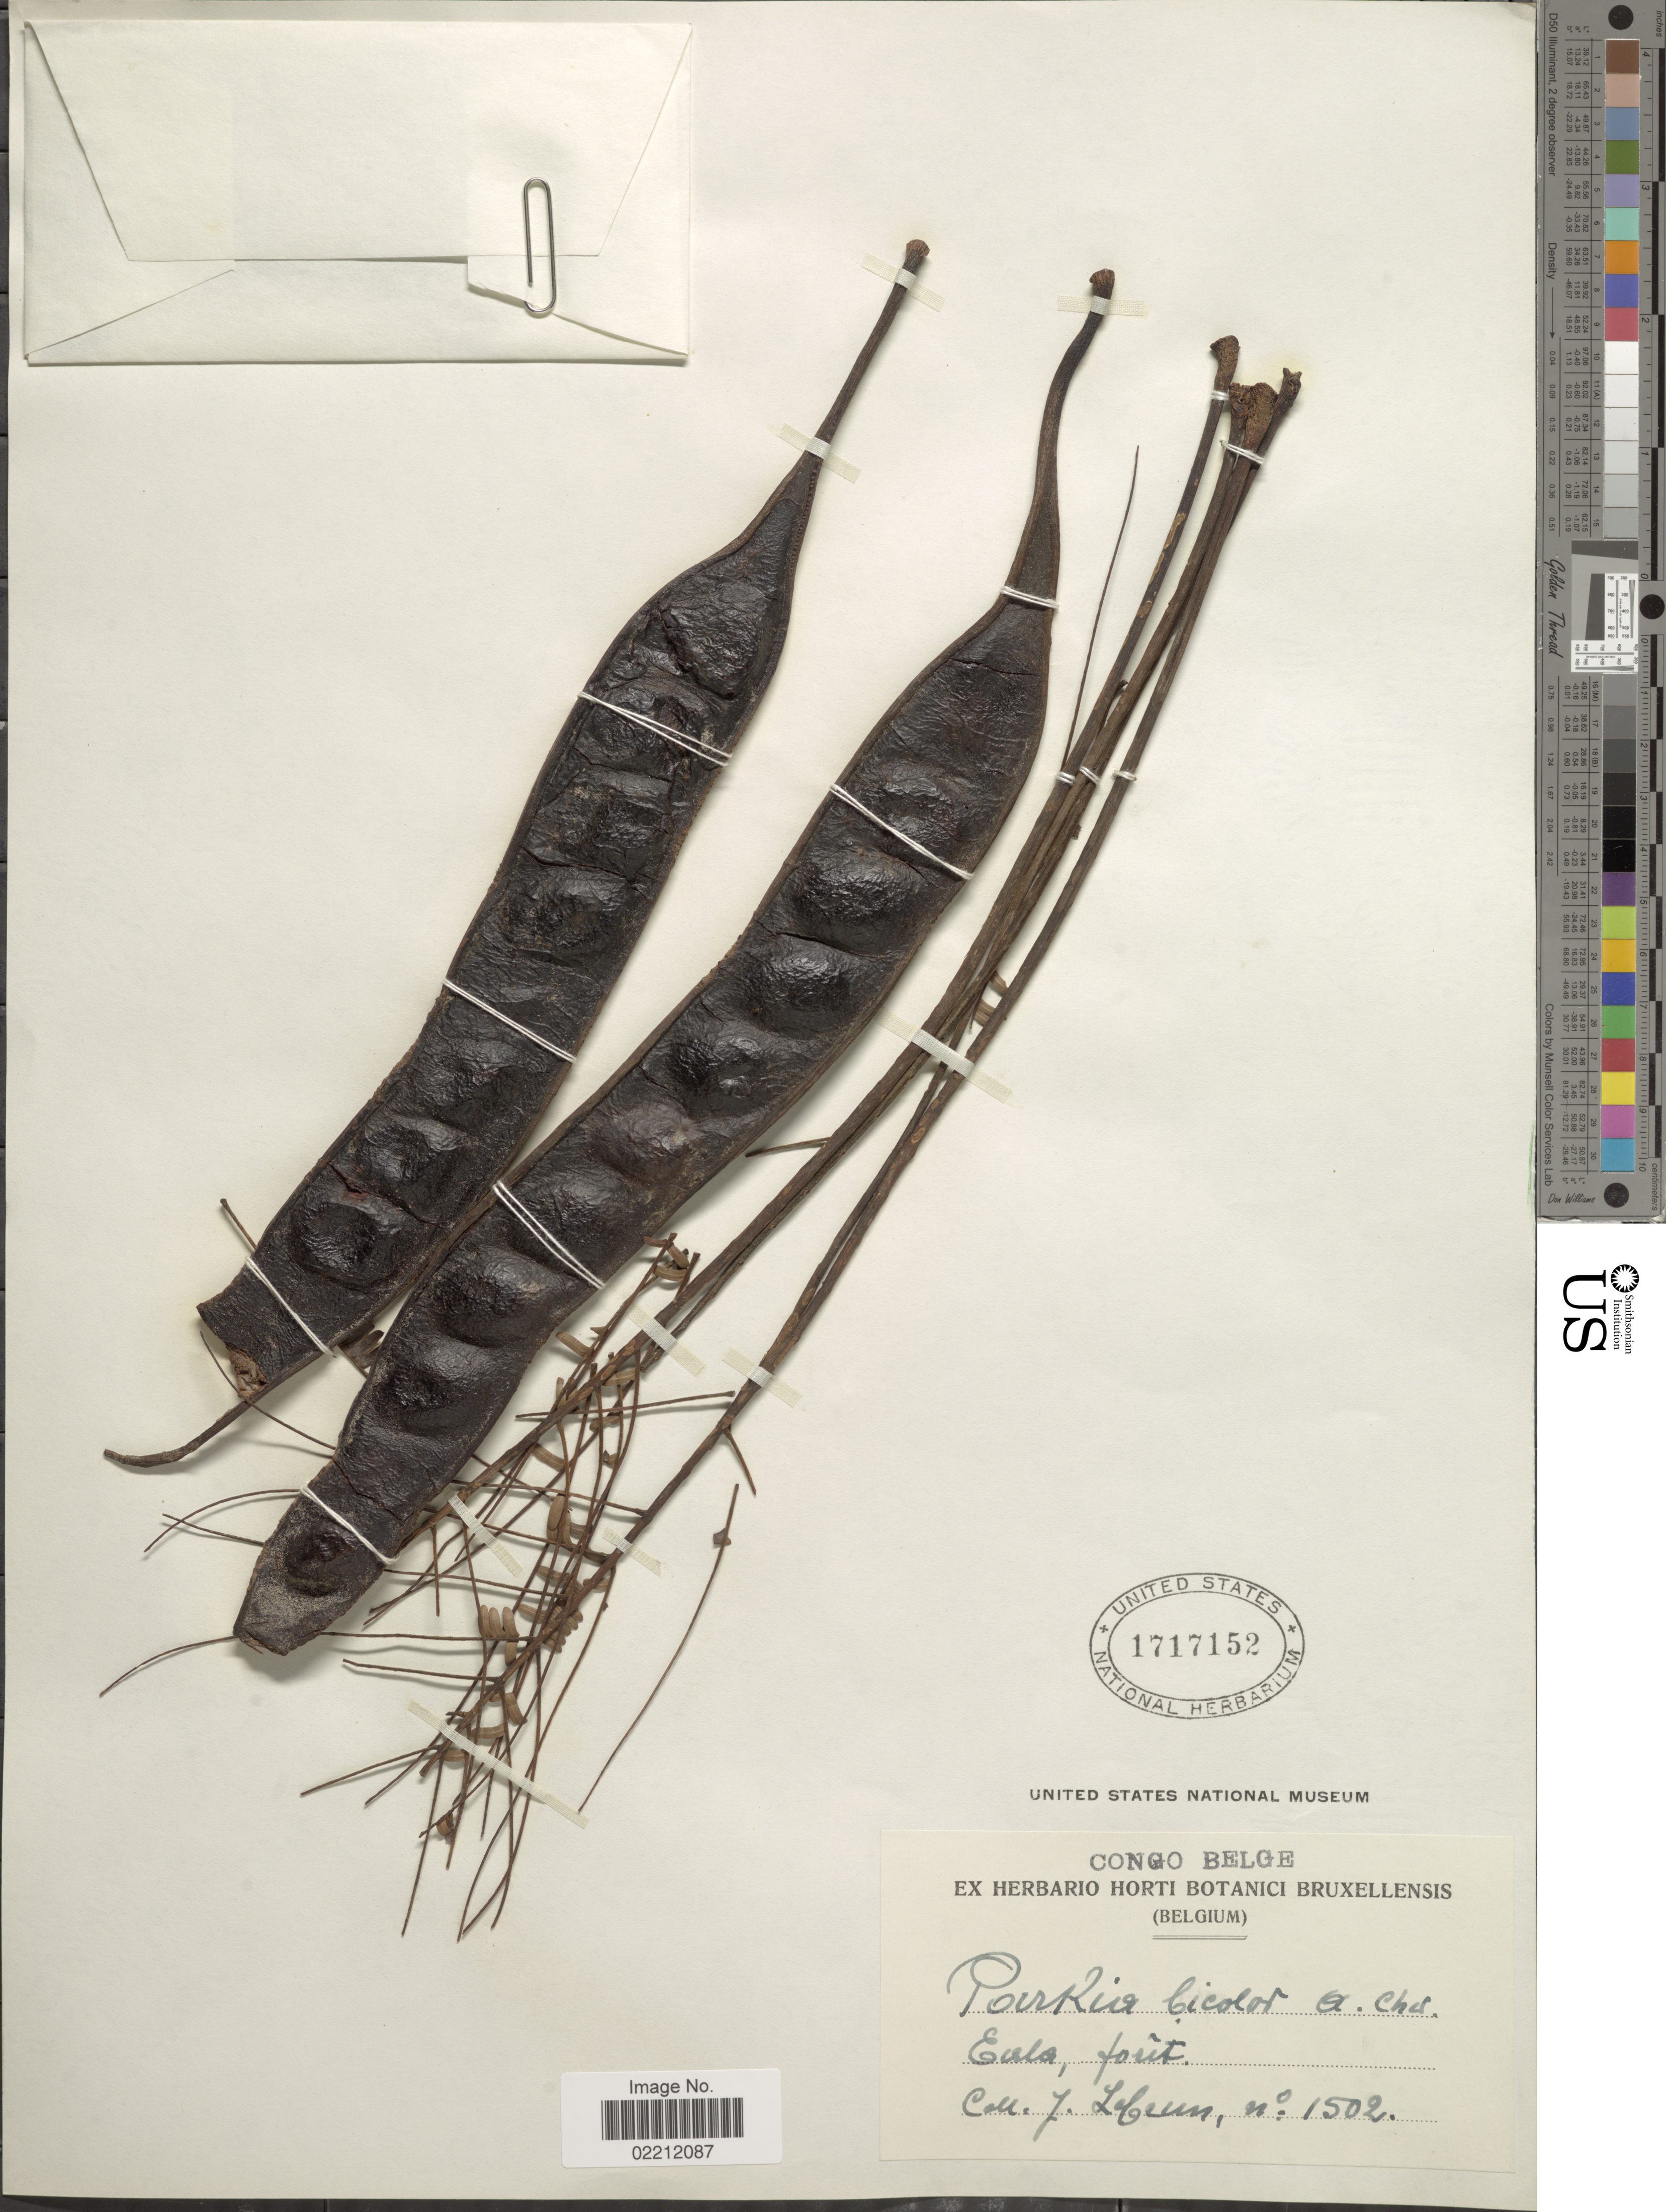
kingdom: Plantae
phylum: Tracheophyta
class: Magnoliopsida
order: Fabales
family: Fabaceae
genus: Parkia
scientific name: Parkia bicolor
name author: A. Chev.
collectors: J. A. Lebrun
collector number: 1502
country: Congo, Democratic Republic of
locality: Eala, foret, Congo Belge.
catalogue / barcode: US 1717152